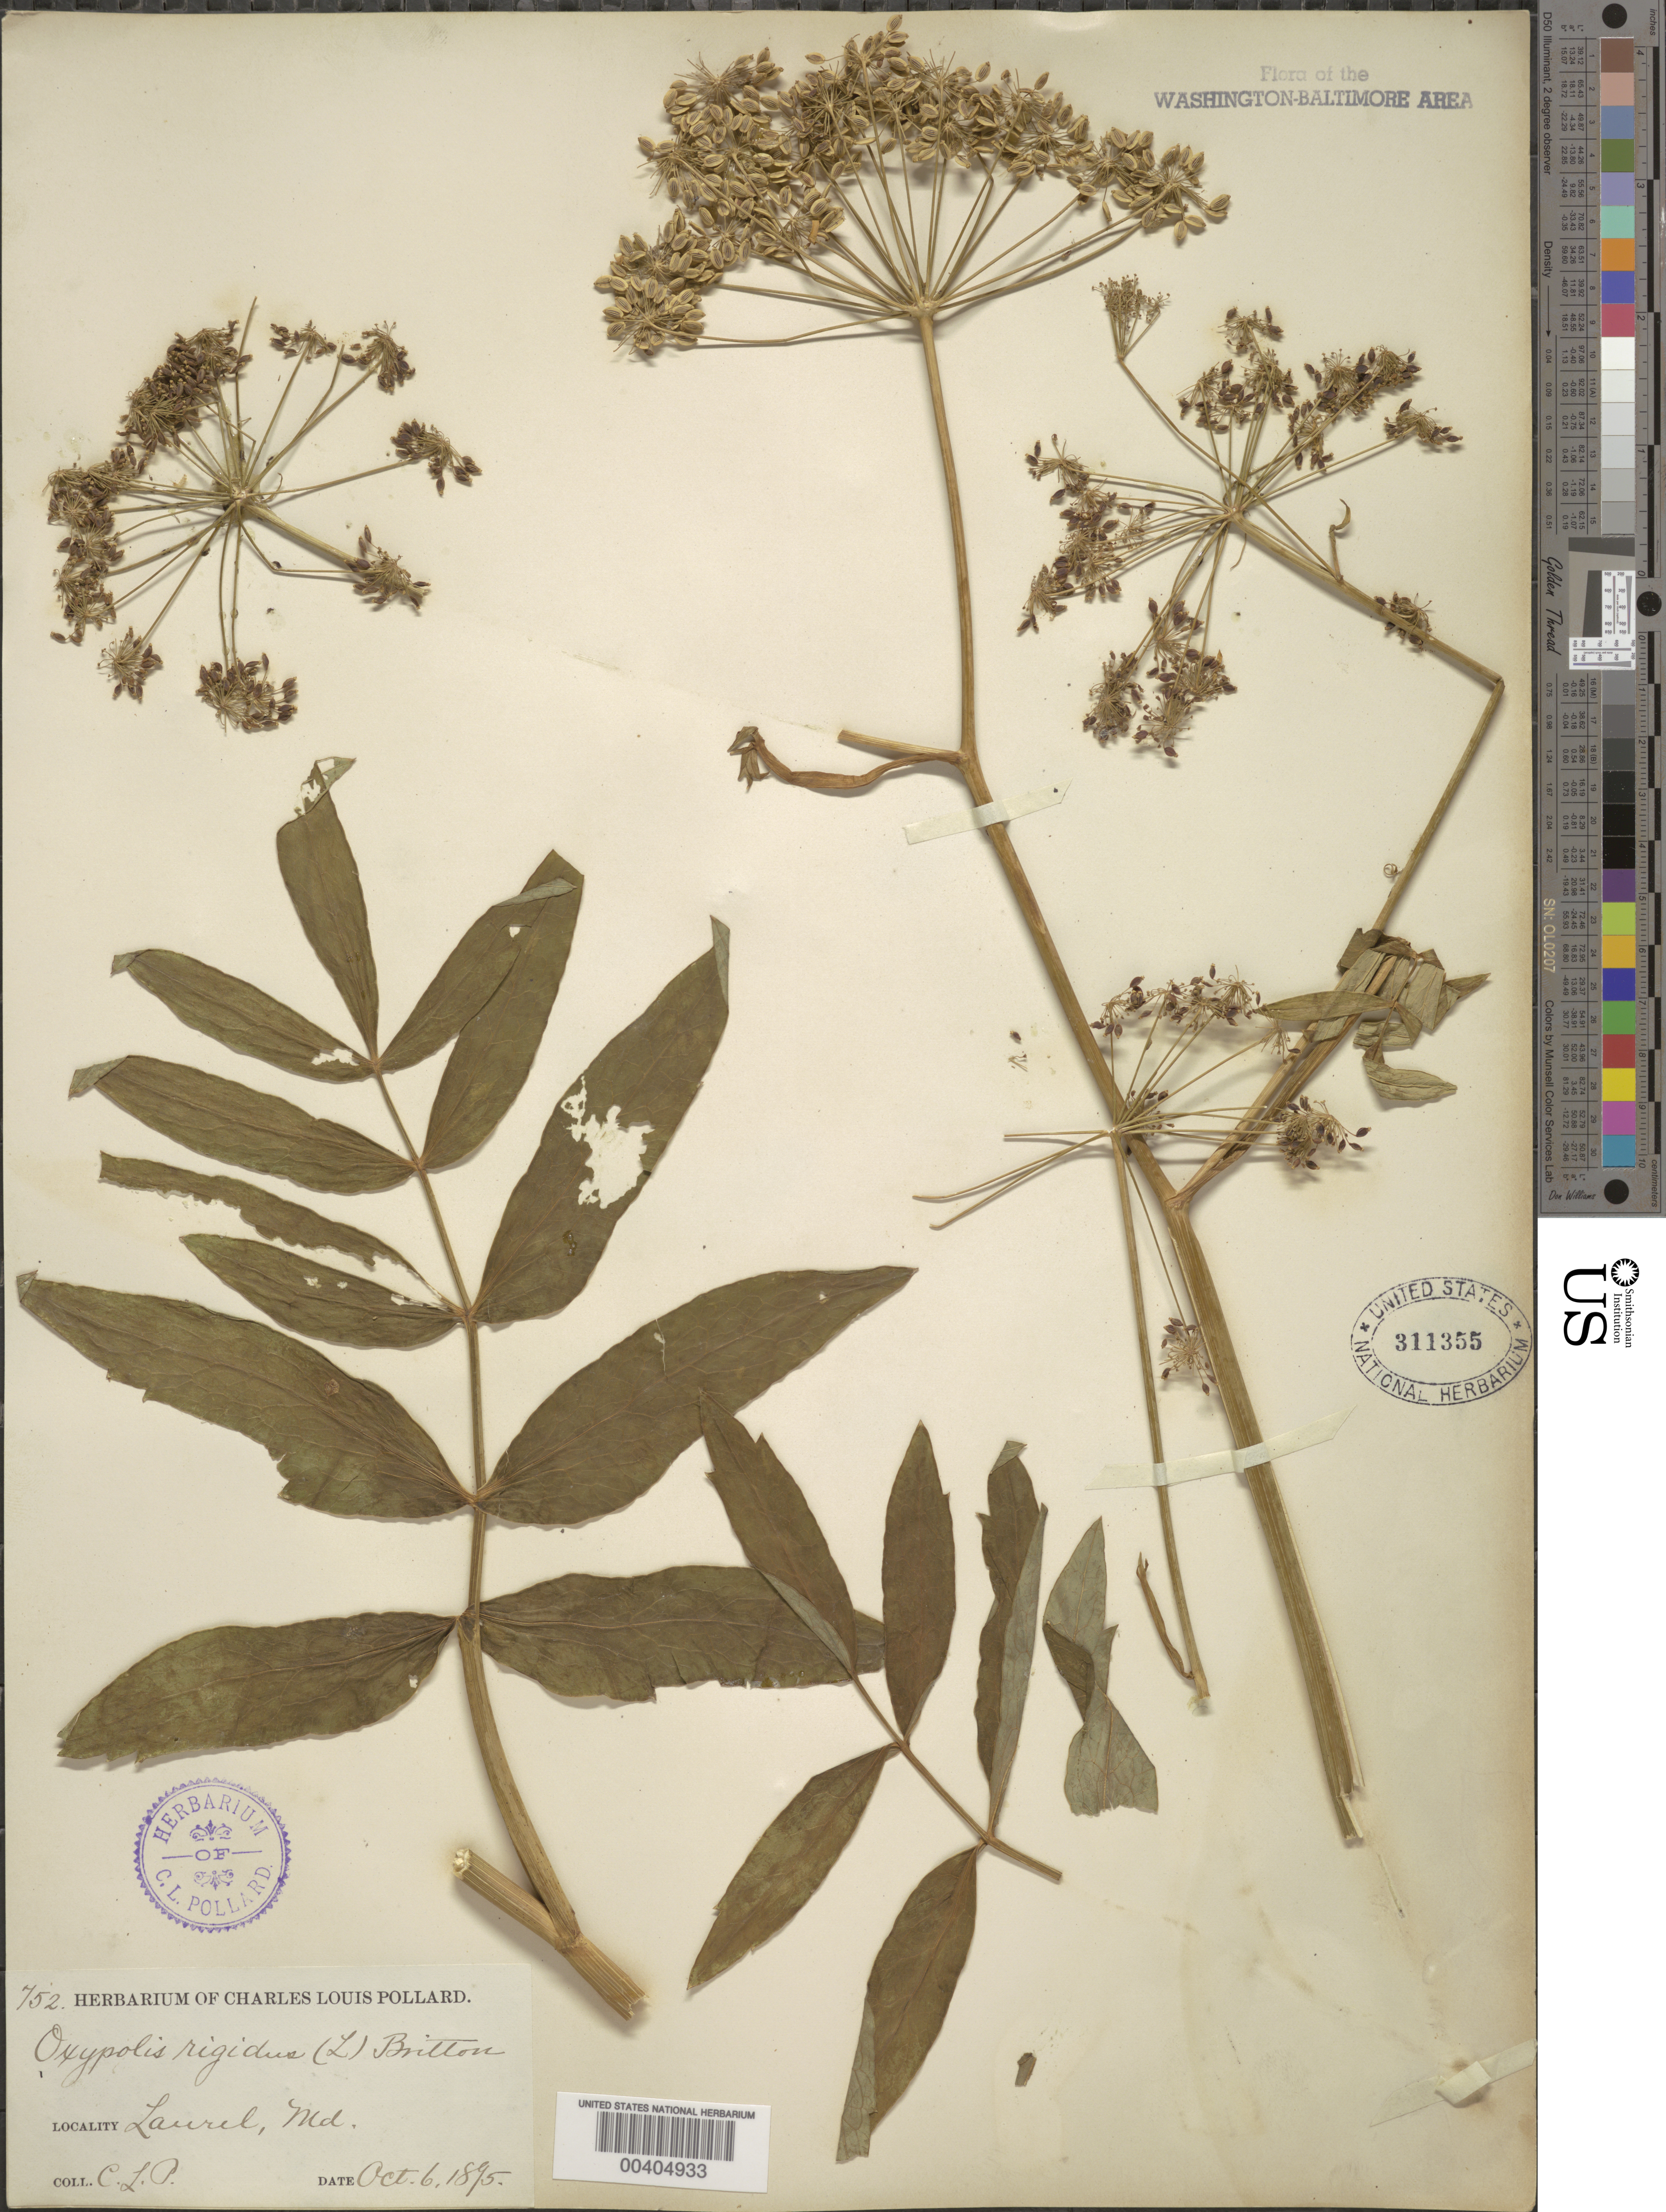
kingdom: Plantae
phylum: Tracheophyta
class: Magnoliopsida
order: Apiales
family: Apiaceae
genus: Oxypolis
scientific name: Oxypolis rigidior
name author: (L.) Raf.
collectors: C. L. Pollard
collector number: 752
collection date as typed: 06 Oct 1895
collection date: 1895-10-06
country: United States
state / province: Maryland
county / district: Prince George's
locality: Laurel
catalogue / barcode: US 311355